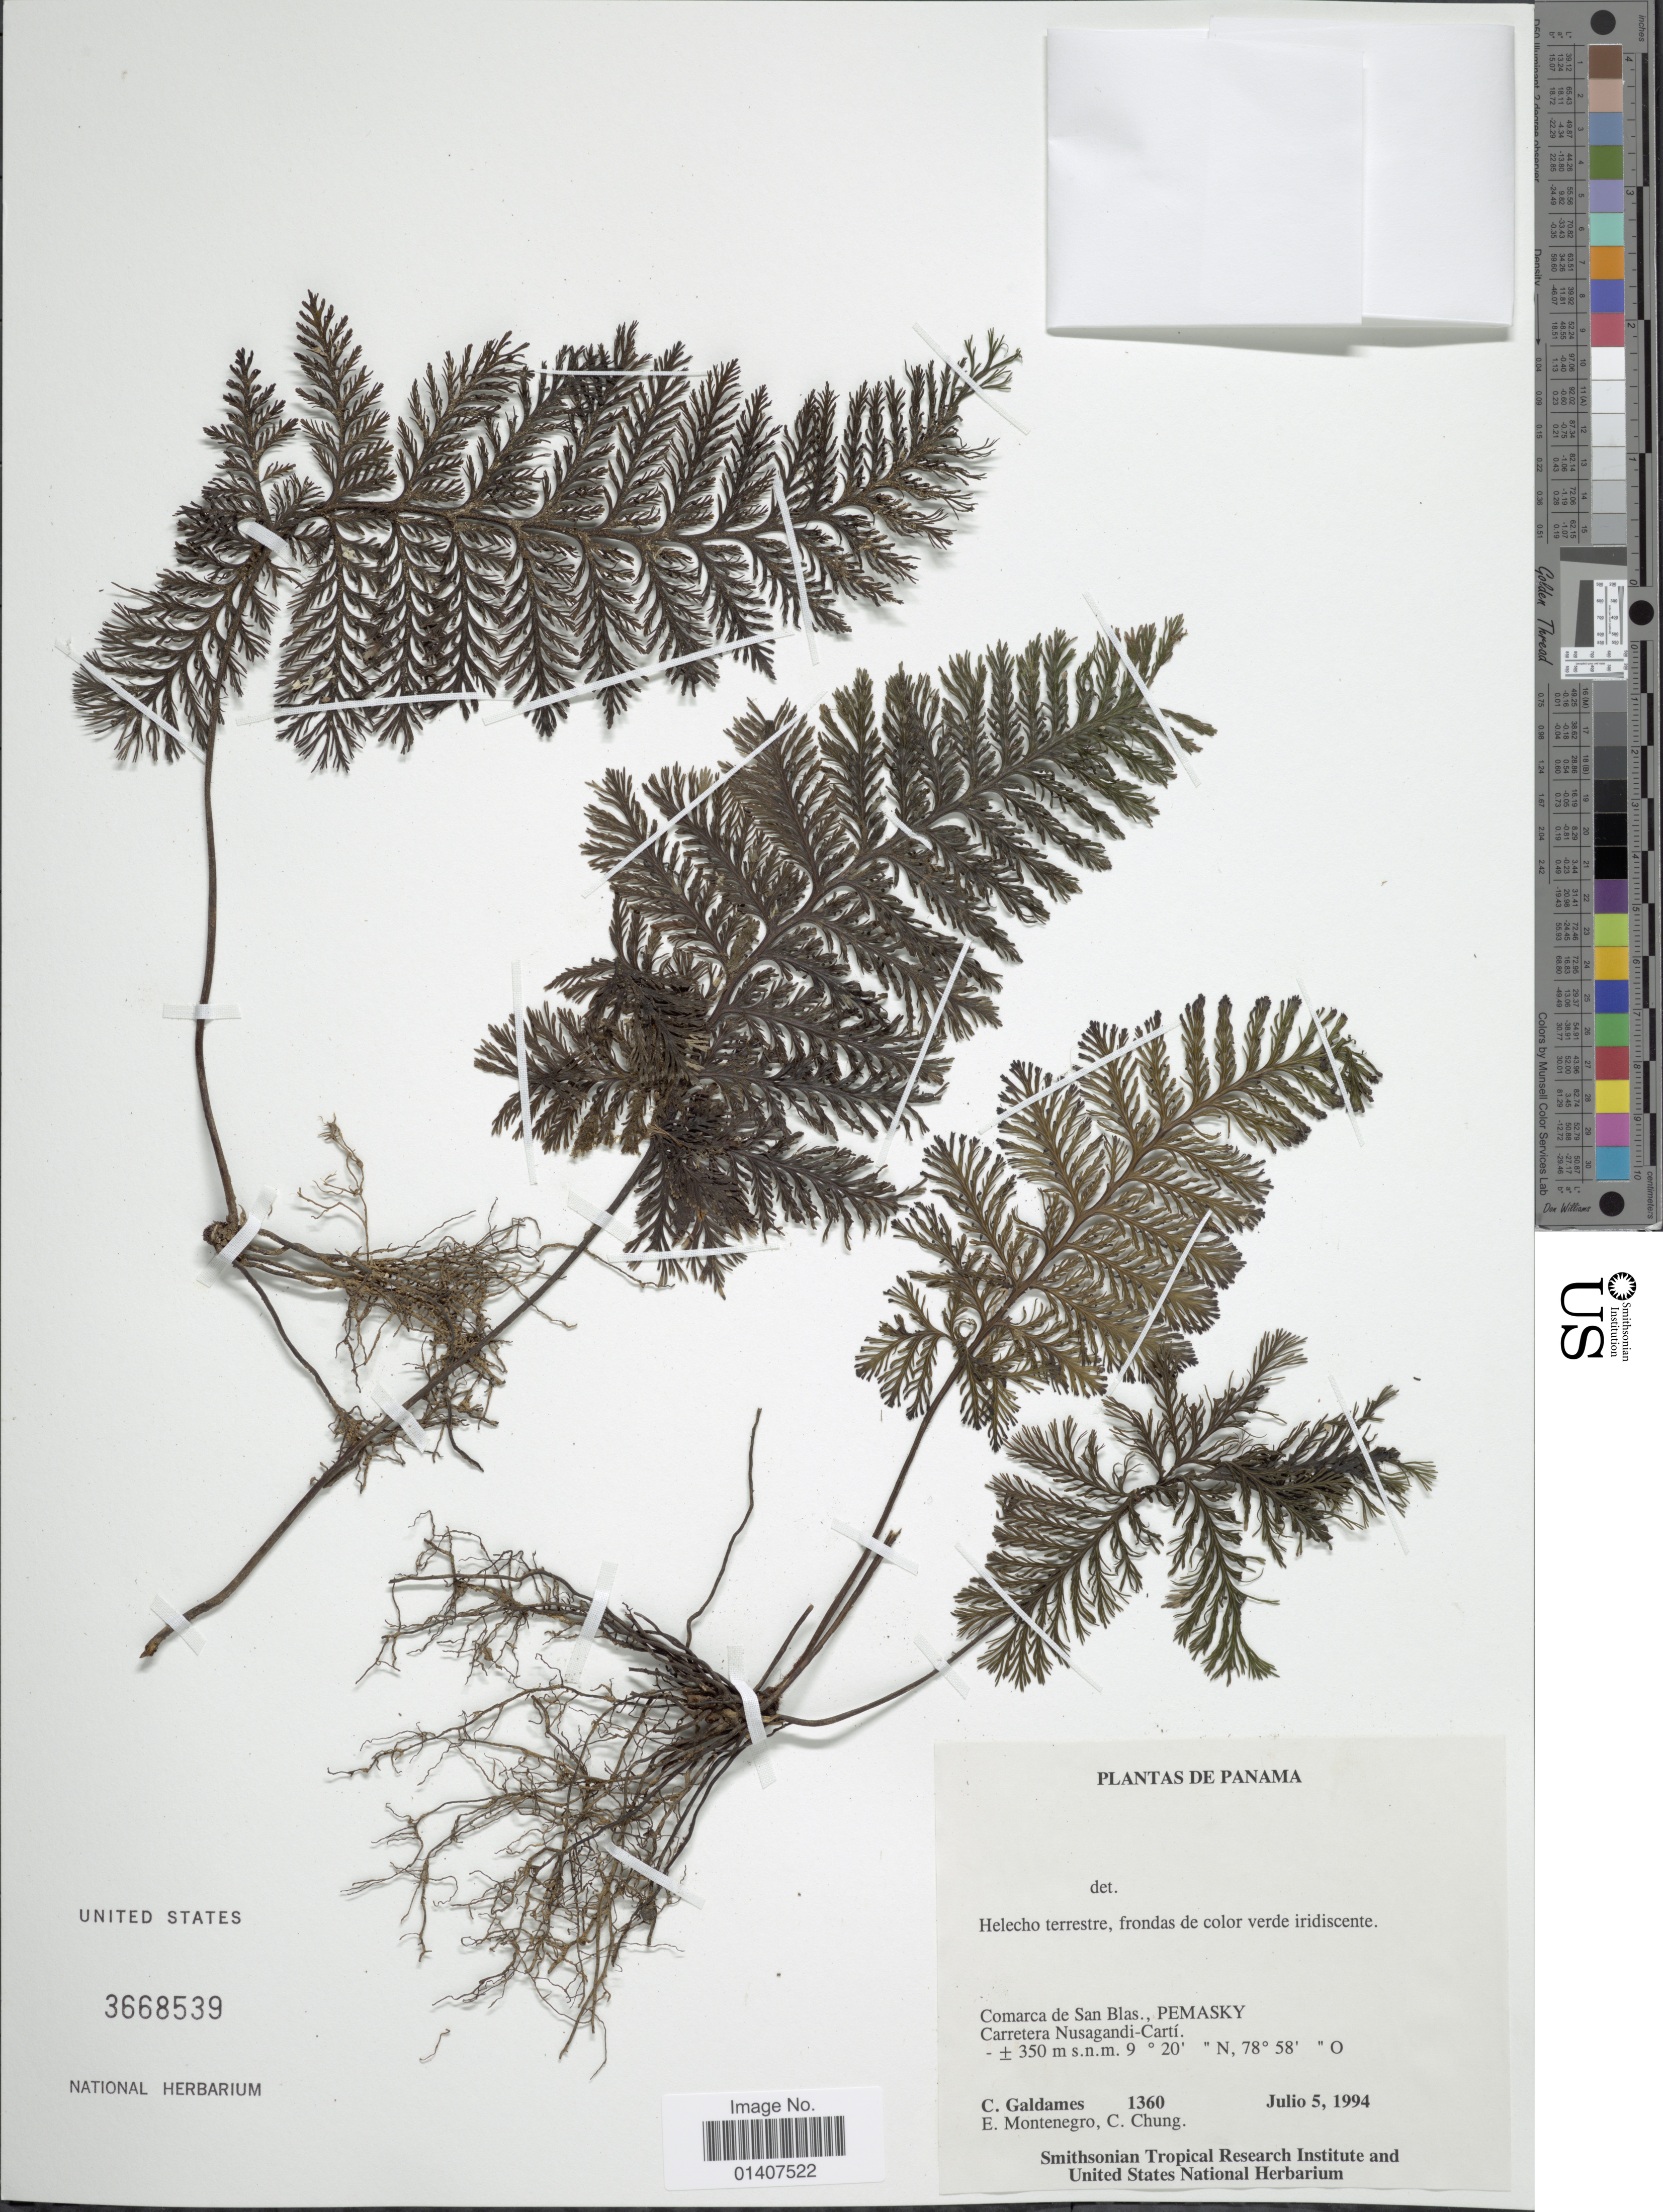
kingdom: Plantae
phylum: Tracheophyta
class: Polypodiopsida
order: Hymenophyllales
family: Hymenophyllaceae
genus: Trichomanes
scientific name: Trichomanes elegans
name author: Rich.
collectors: C. Galdames, E. Montenegro & C. Chung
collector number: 1360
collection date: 1994-07-05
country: Panama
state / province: Kuna Yala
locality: Comarca de San Blas, Pemasky, Carretera Nusagandi-Cartí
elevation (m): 350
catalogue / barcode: US 3668539